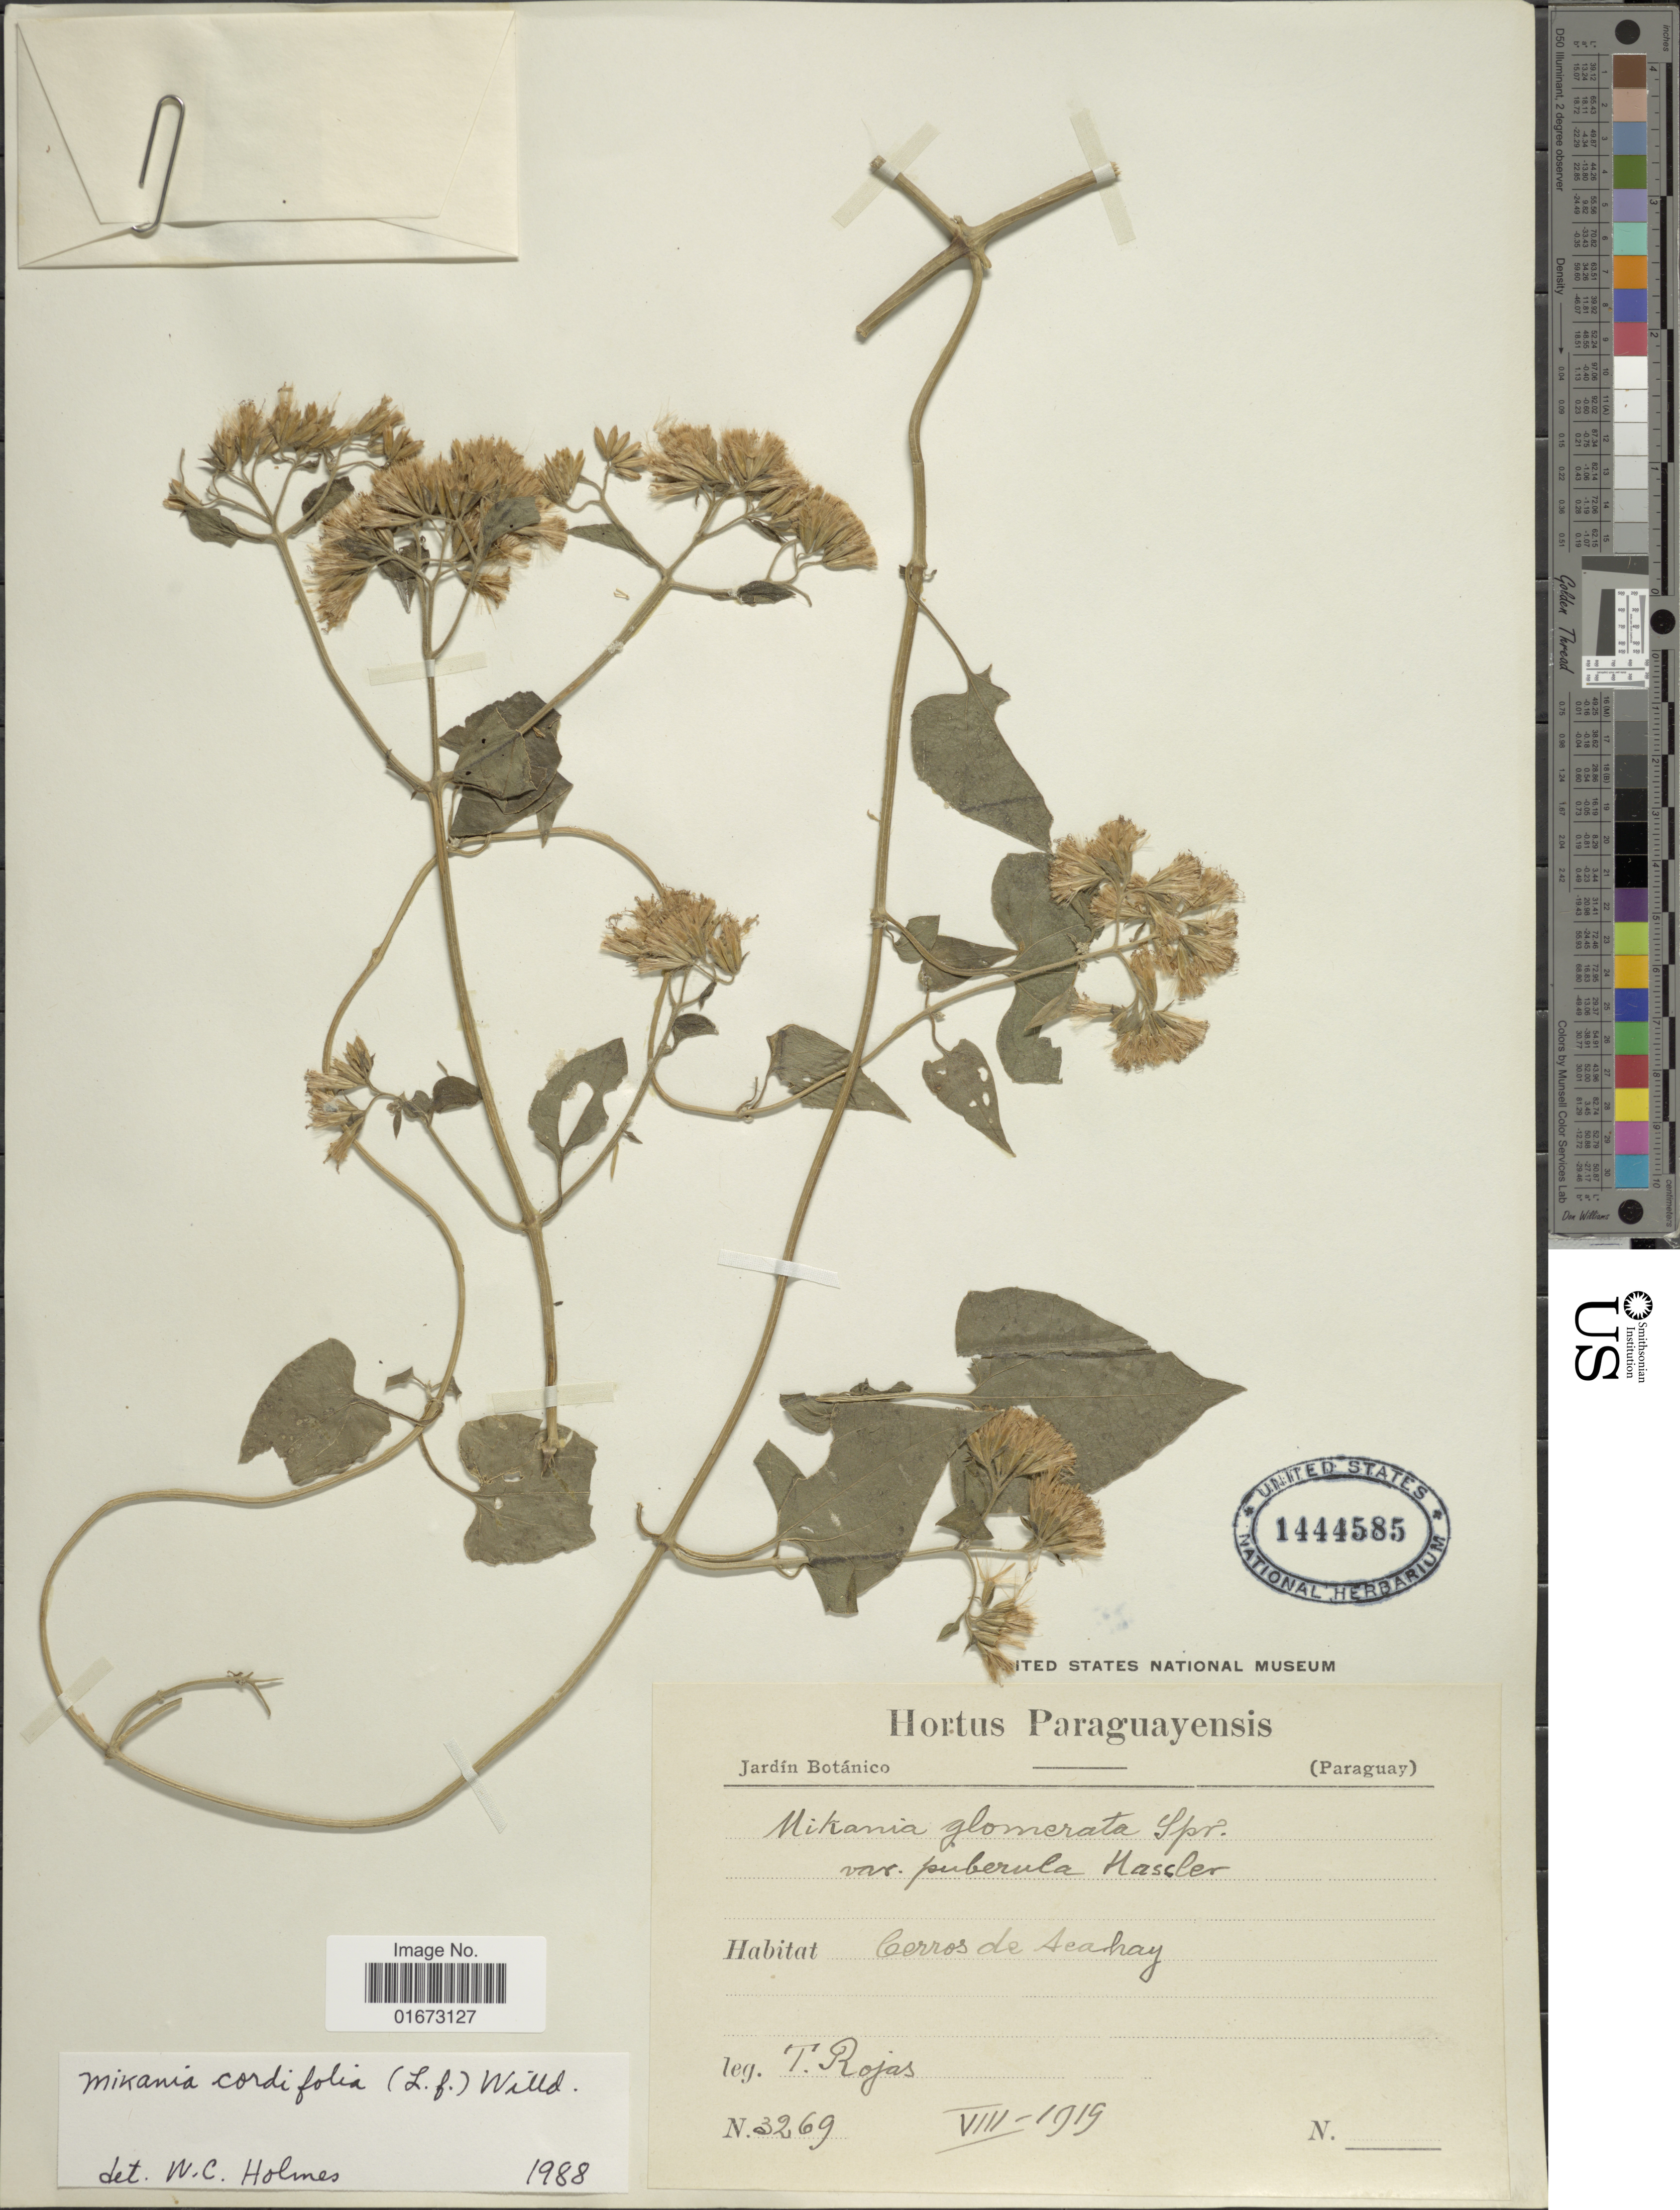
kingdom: Plantae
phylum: Tracheophyta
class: Magnoliopsida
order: Asterales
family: Asteraceae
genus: Mikania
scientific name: Mikania cordifolia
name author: Kunth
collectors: T. Rojas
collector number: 3269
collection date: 1919-08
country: Paraguay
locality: Cerros de Seachay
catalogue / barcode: US 1444585